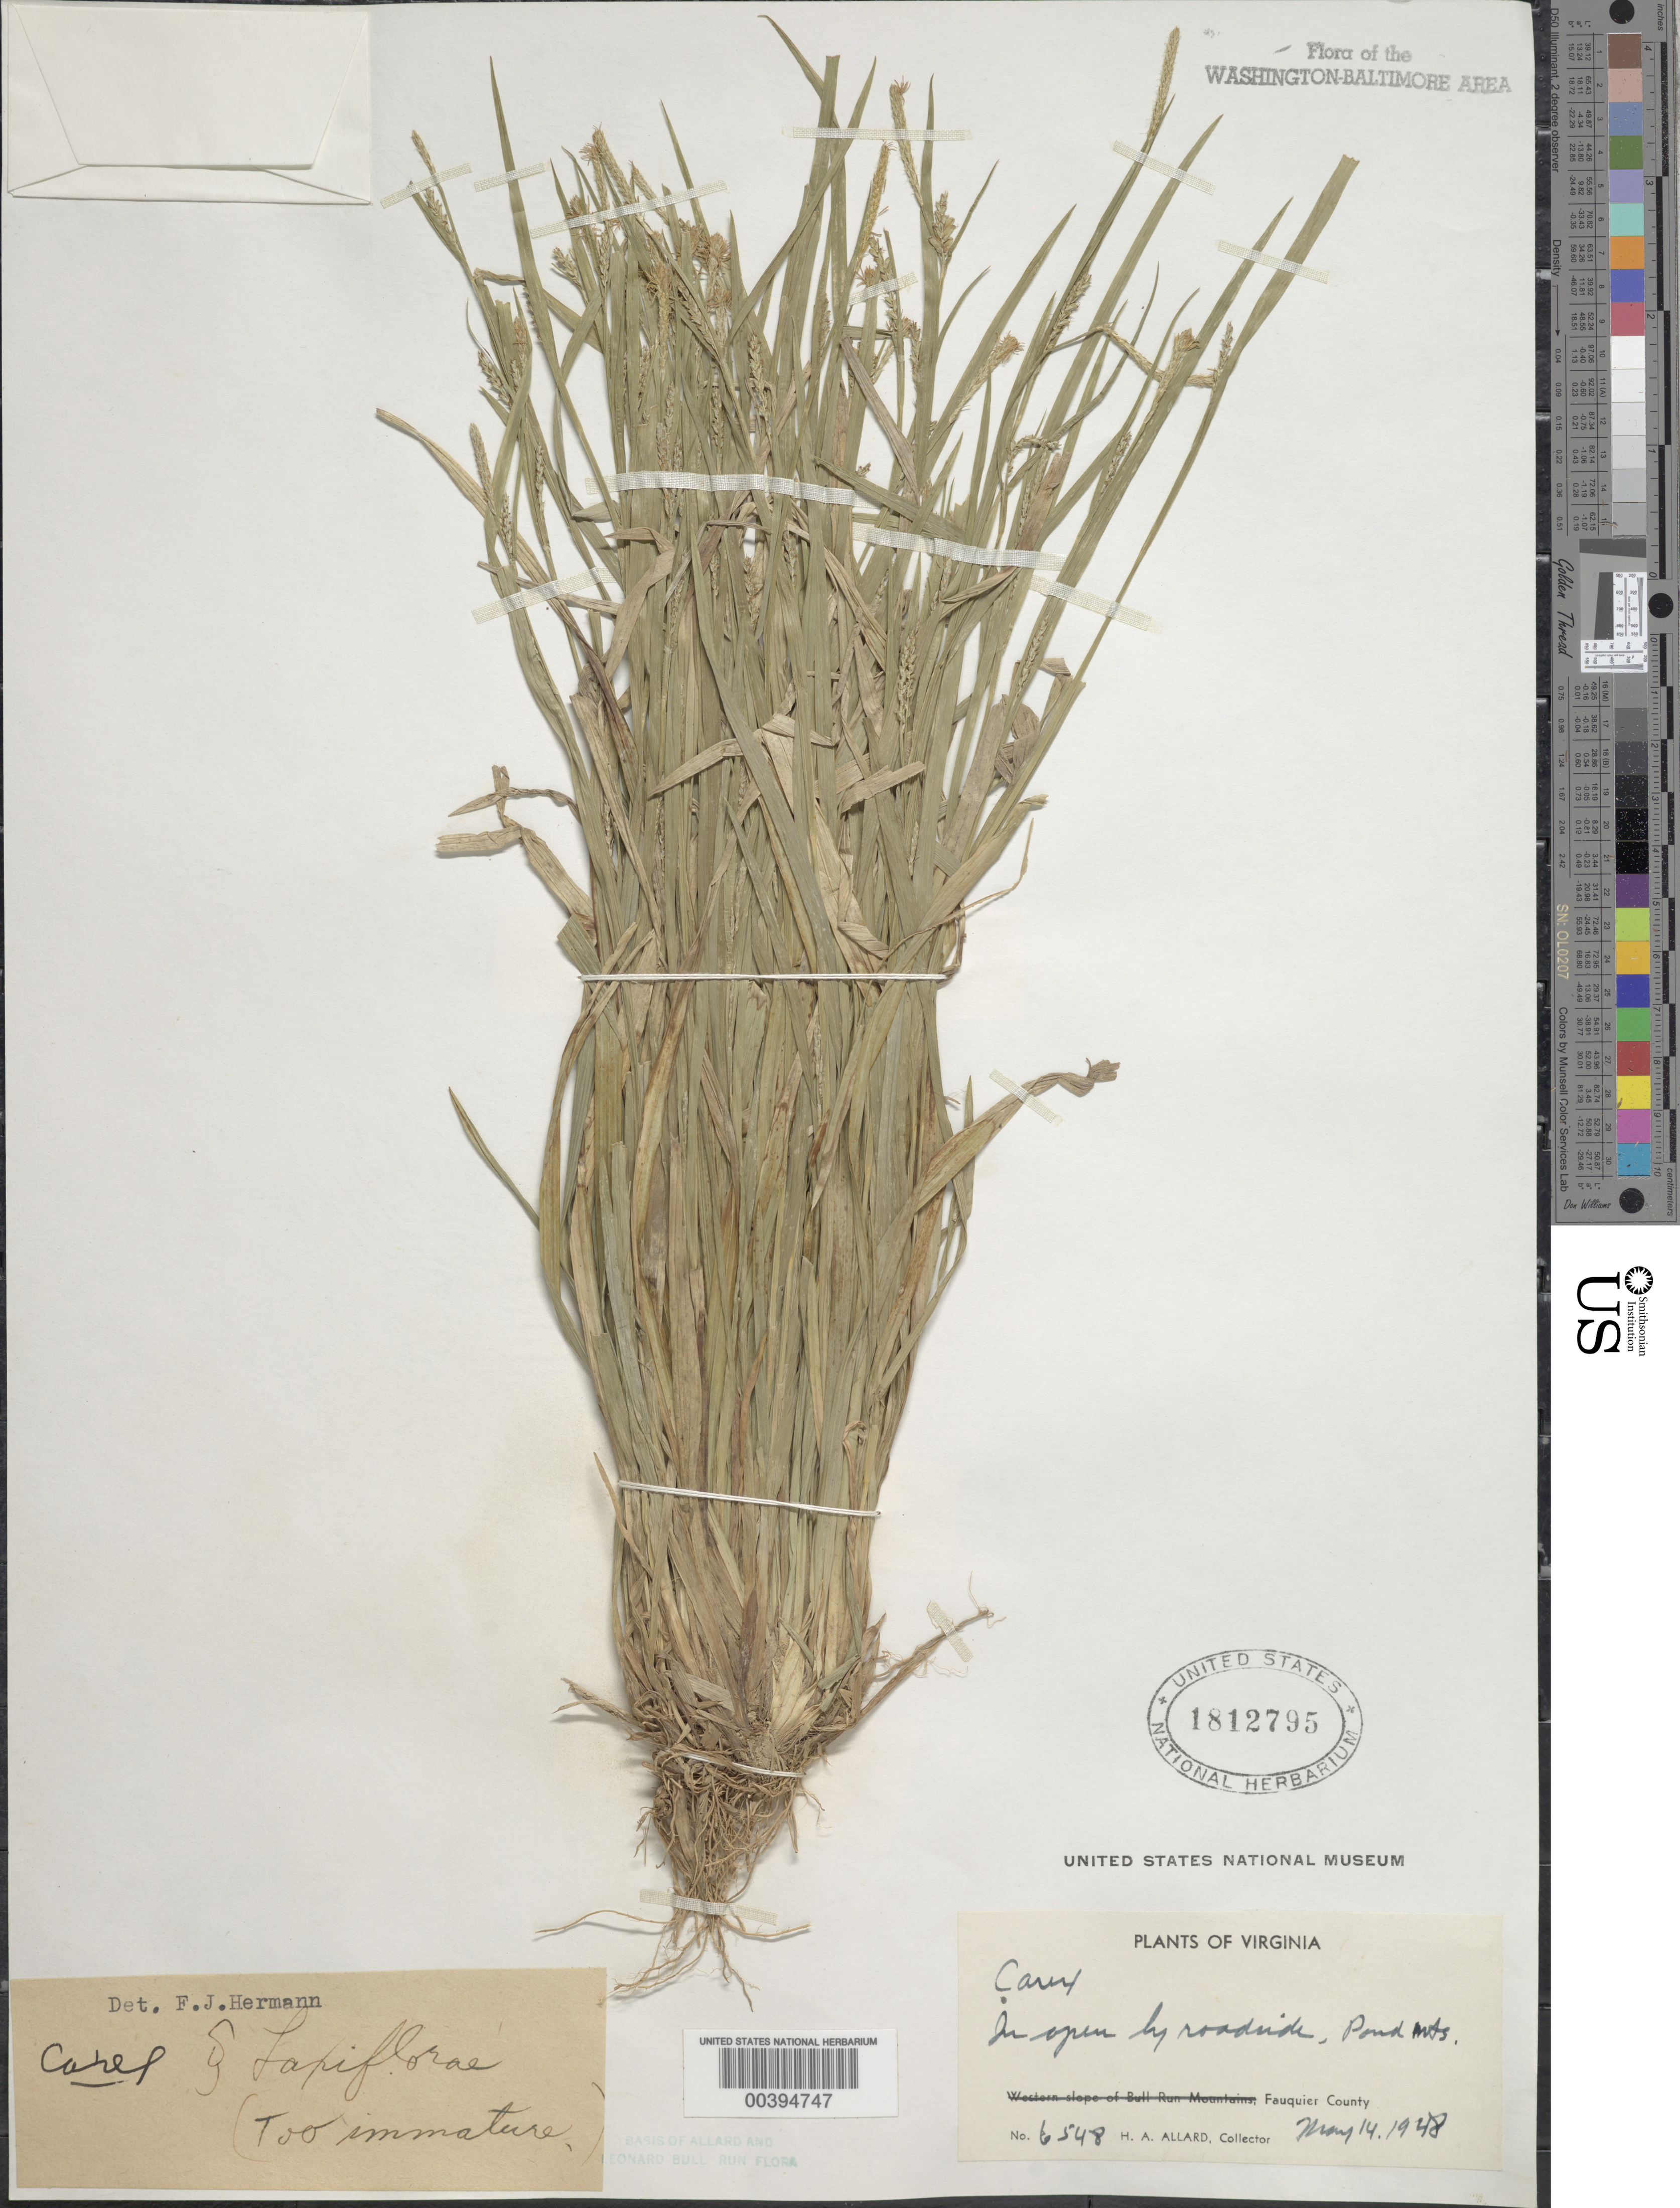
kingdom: Plantae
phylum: Tracheophyta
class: Liliopsida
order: Poales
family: Cyperaceae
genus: Carex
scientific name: Carex sp.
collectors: H. A. Allard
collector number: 6548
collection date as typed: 14 May 1948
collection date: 1948-05-14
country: United States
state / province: Virginia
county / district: Fauquier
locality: Pond Mountains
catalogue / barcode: US 1812795